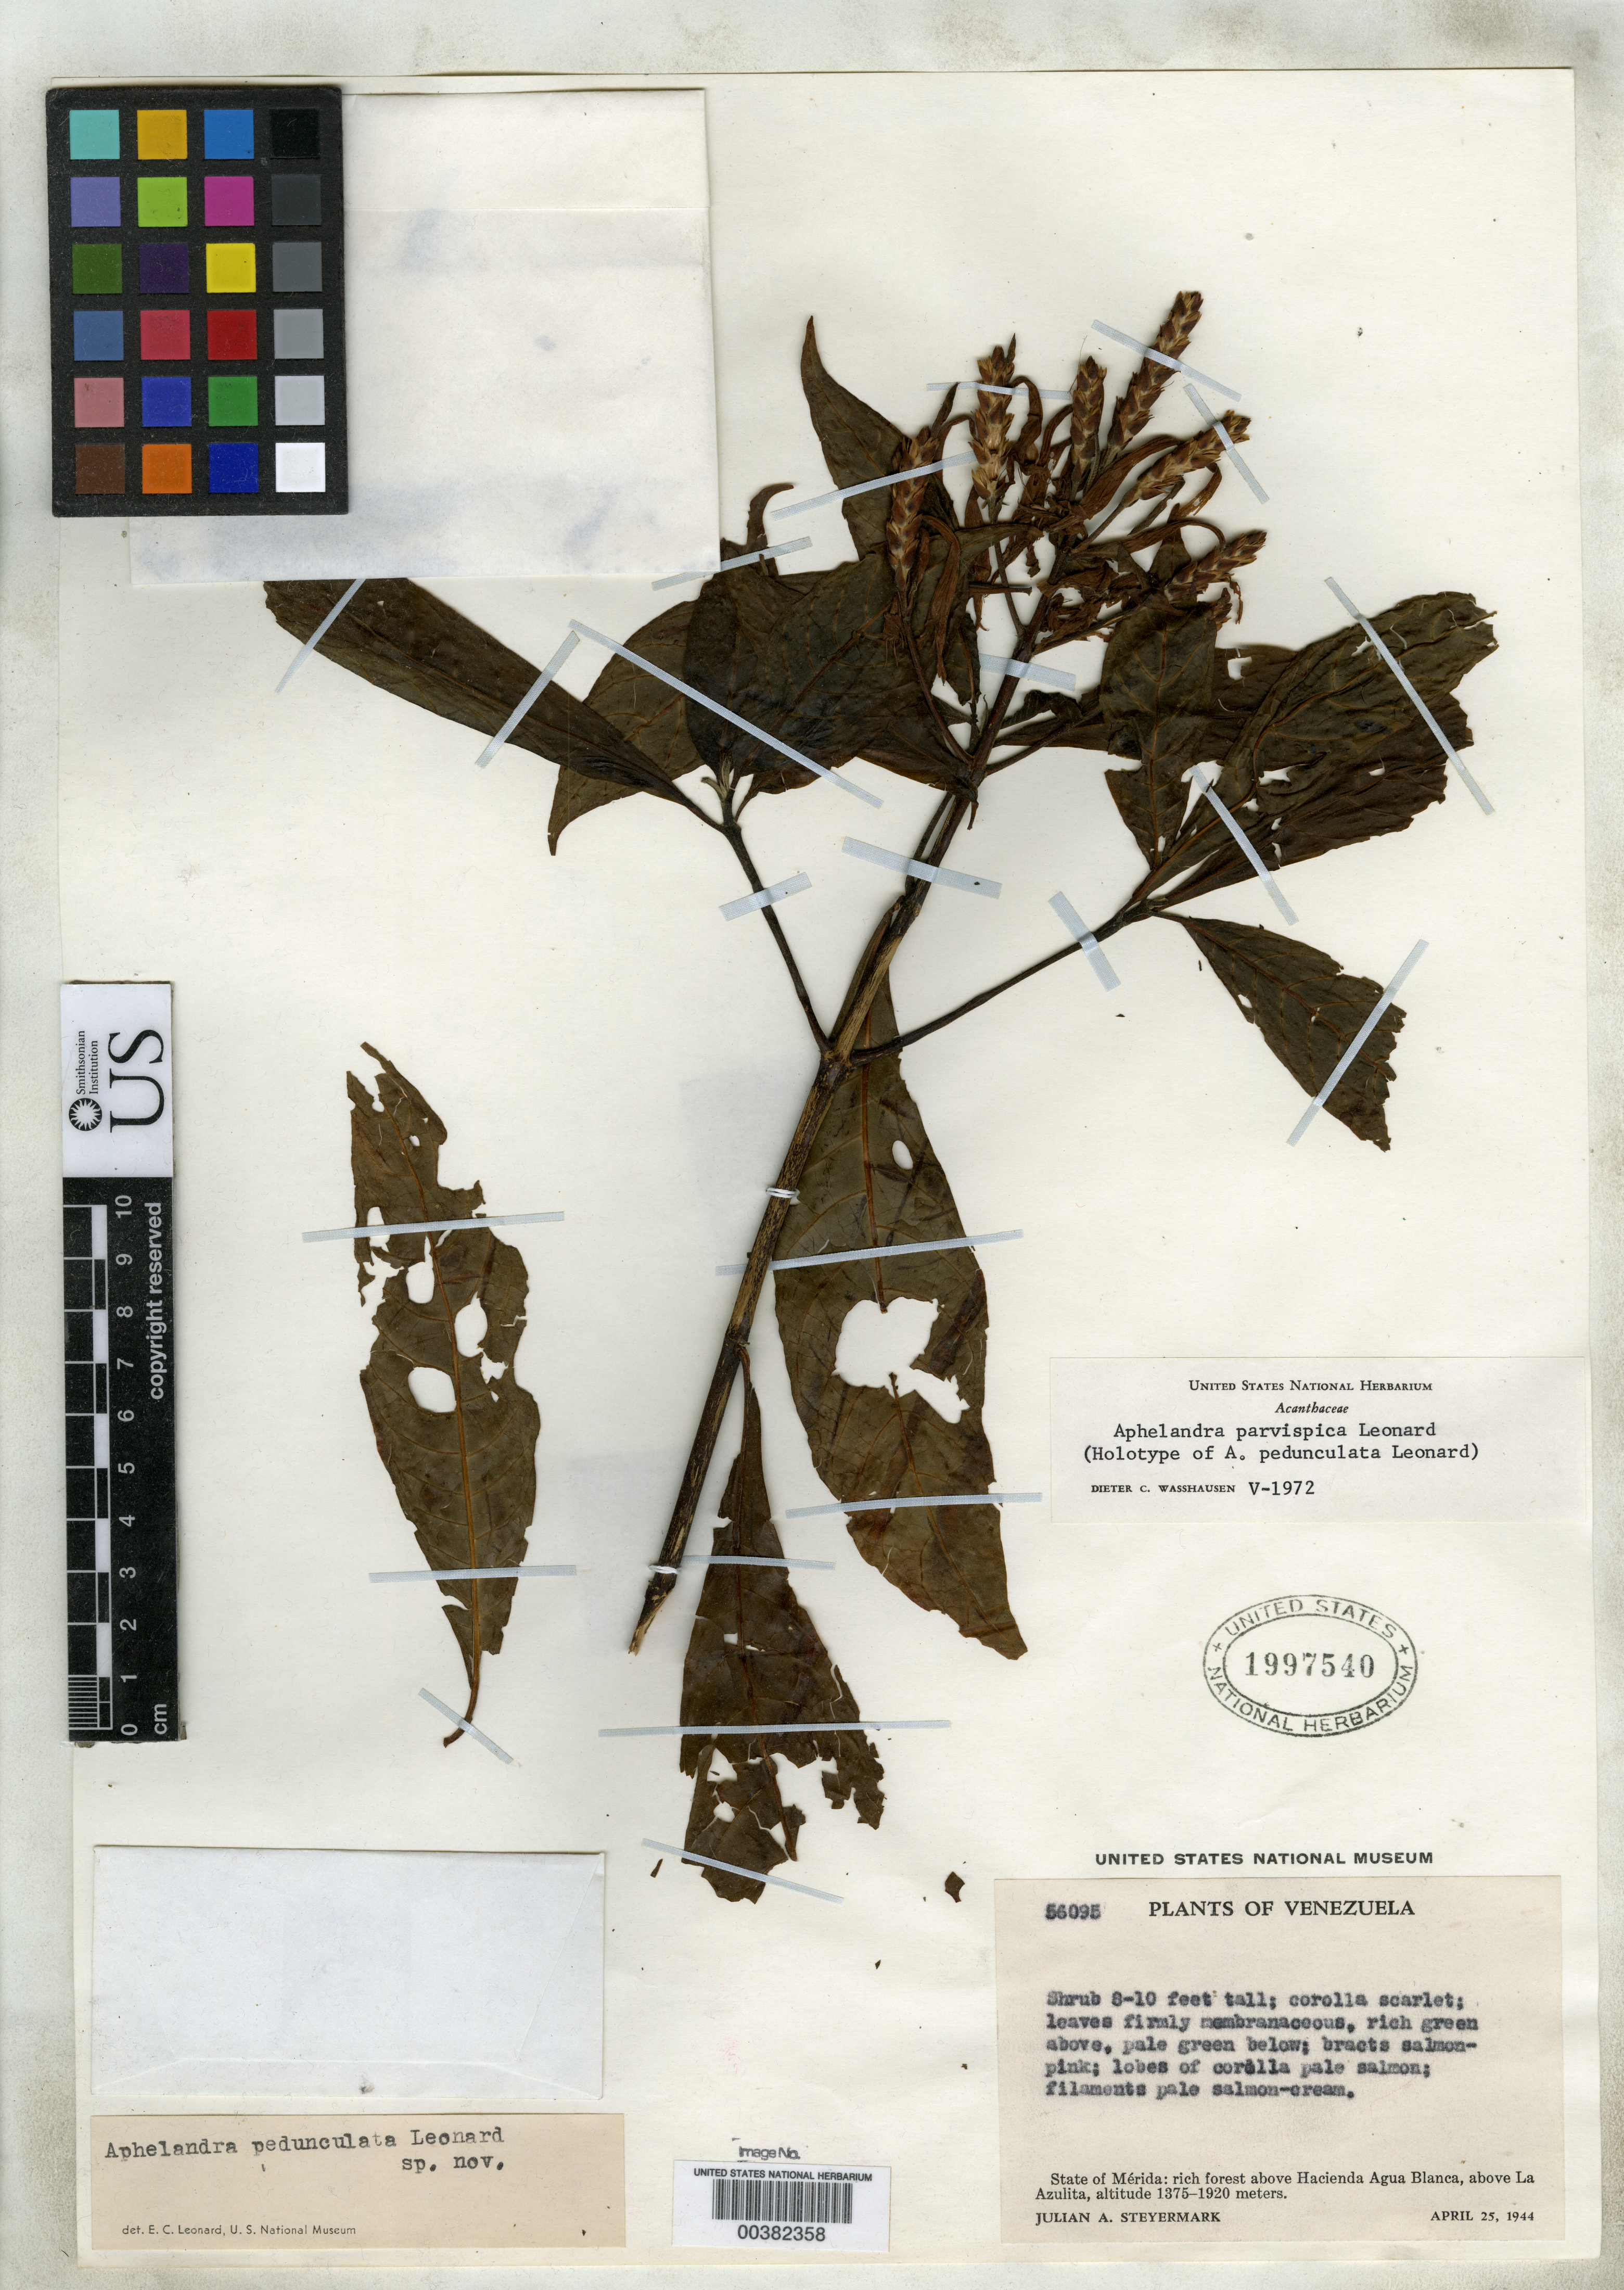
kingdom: Plantae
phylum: Tracheophyta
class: Magnoliopsida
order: Lamiales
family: Acanthaceae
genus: Aphelandra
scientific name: Aphelandra pedunculata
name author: Leonard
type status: Holotype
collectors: J. Steyermark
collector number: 56095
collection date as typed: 25 Apr 1944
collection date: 1944-04-25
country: Venezuela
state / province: Mérida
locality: Above Hacienda Agua Blanca,above la Azulita.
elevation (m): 1375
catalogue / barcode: US 1997540